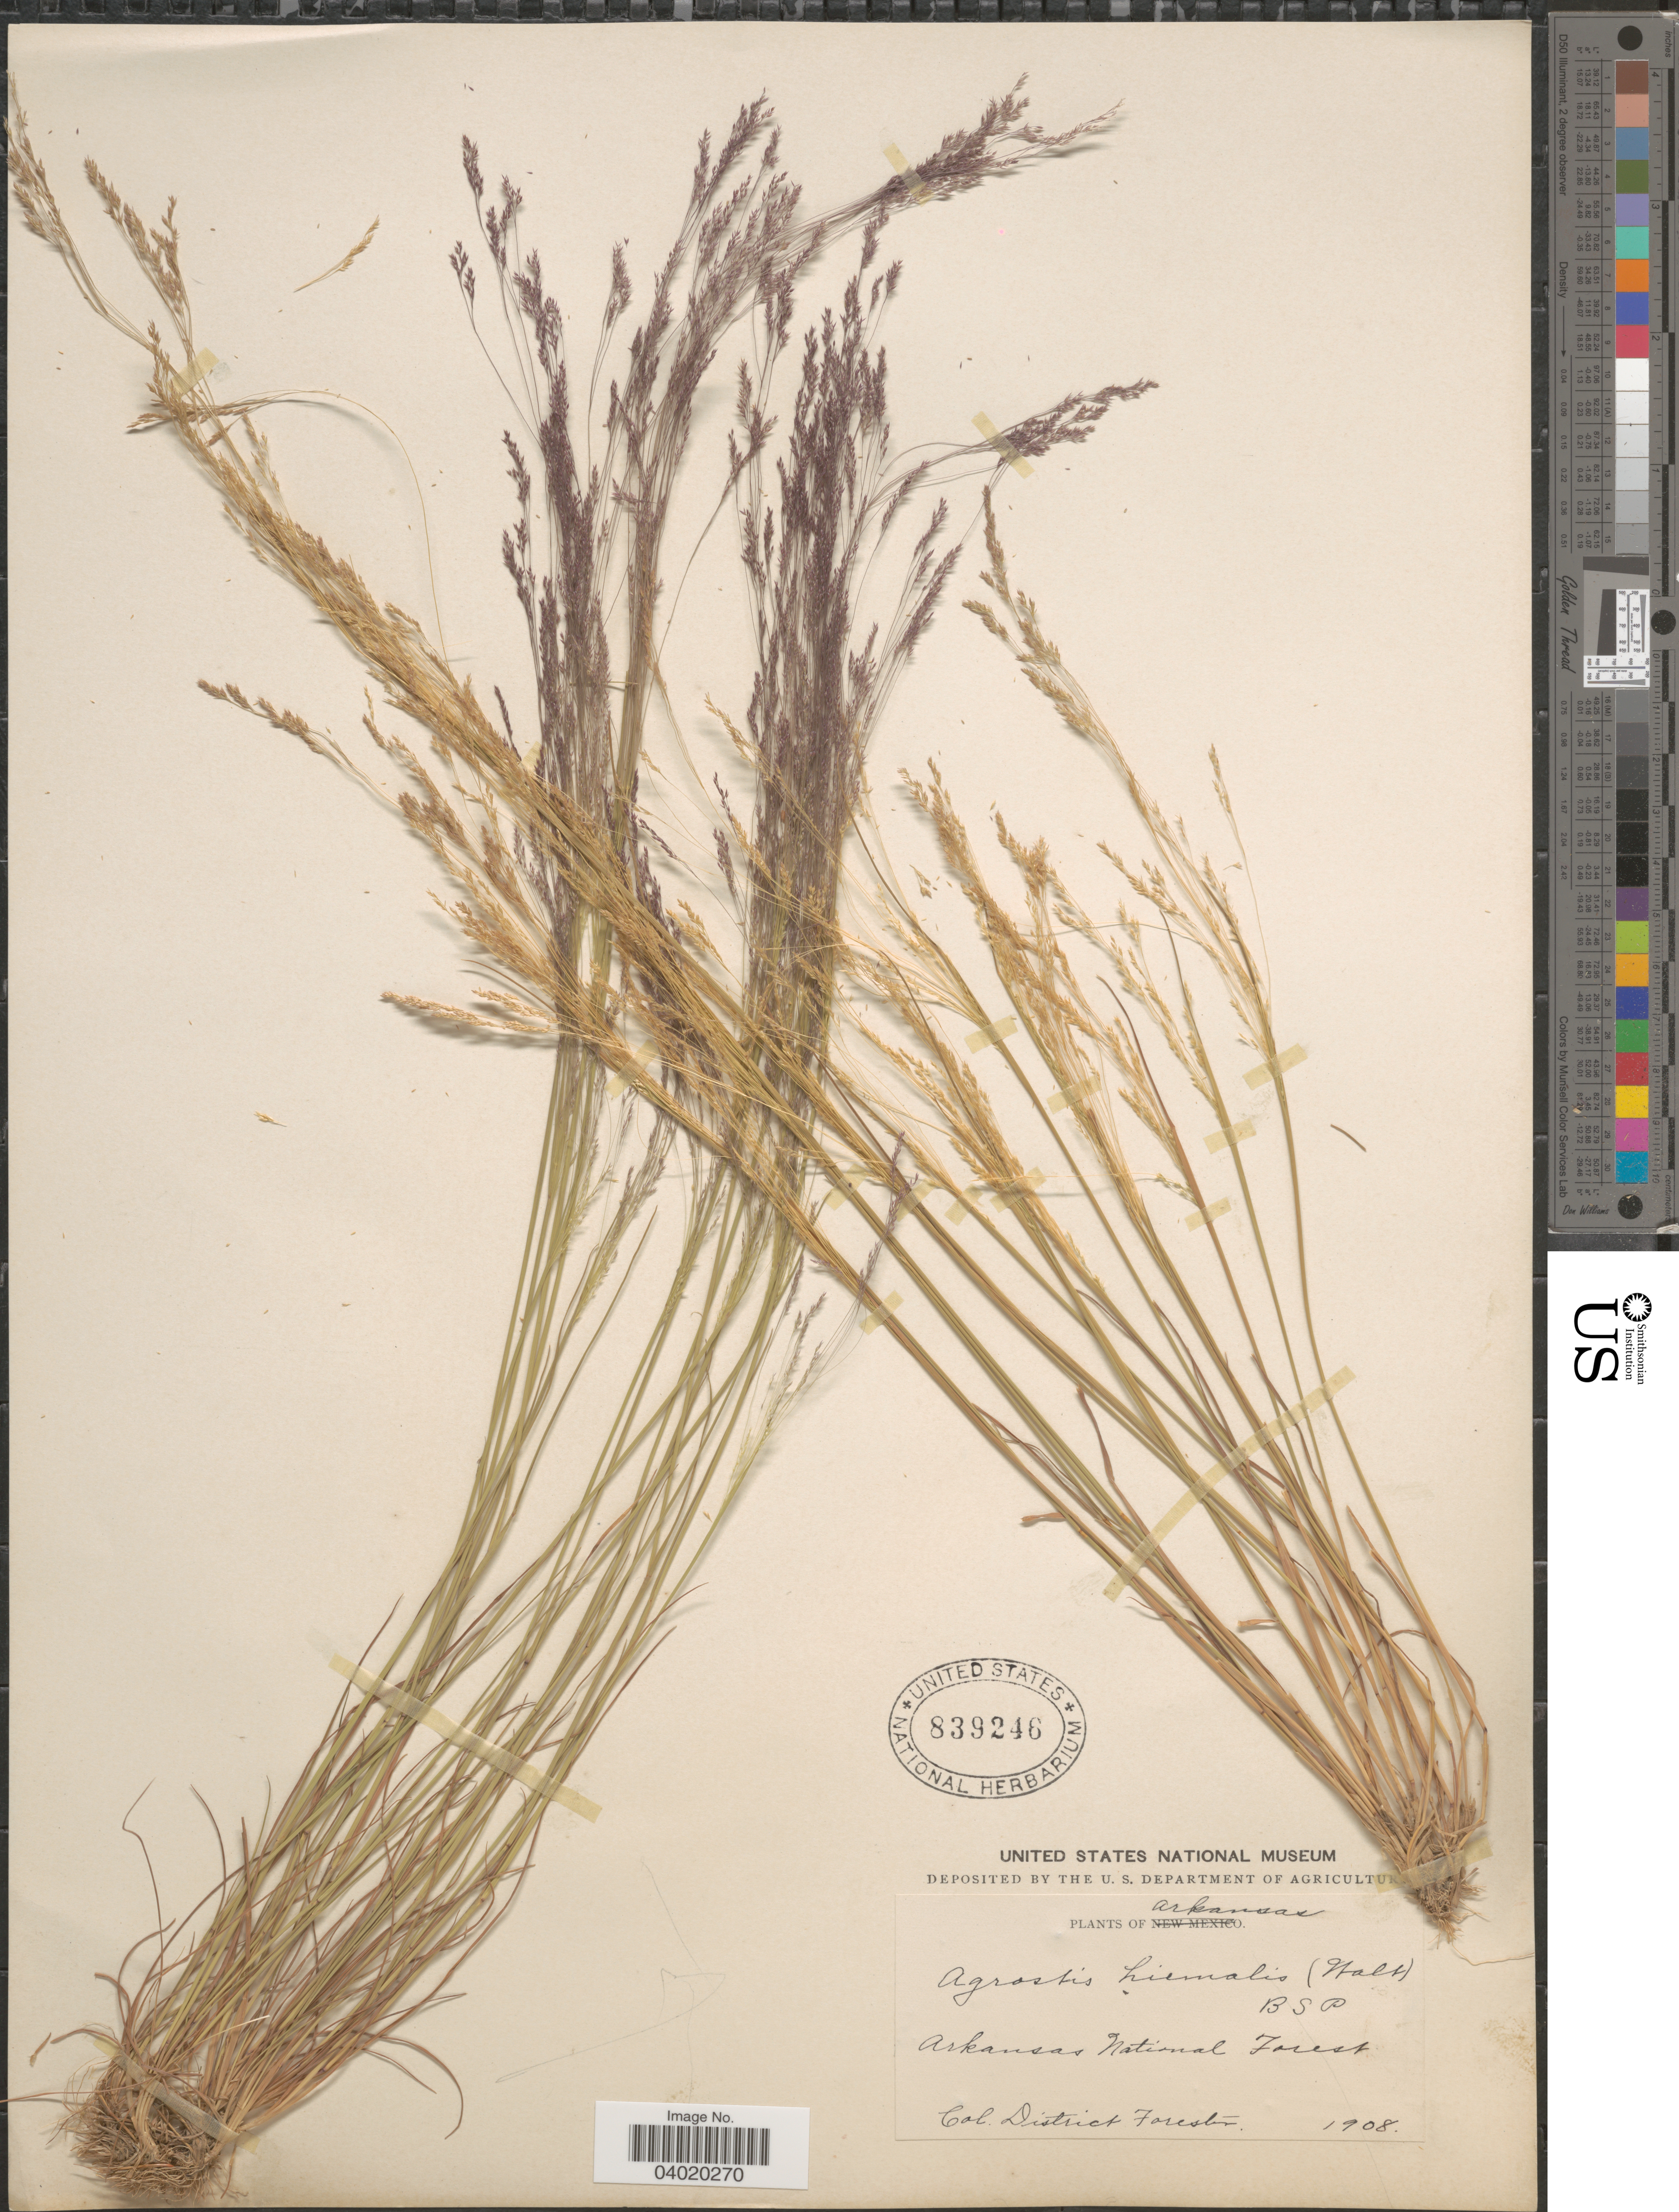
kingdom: Plantae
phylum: Tracheophyta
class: Liliopsida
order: Poales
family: Poaceae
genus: Agrostis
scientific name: Agrostis hyemalis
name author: (Walter) Britton et al.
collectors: District Forester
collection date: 1908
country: United States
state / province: Arkansas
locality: Arkansas National Forest.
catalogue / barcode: US 839246